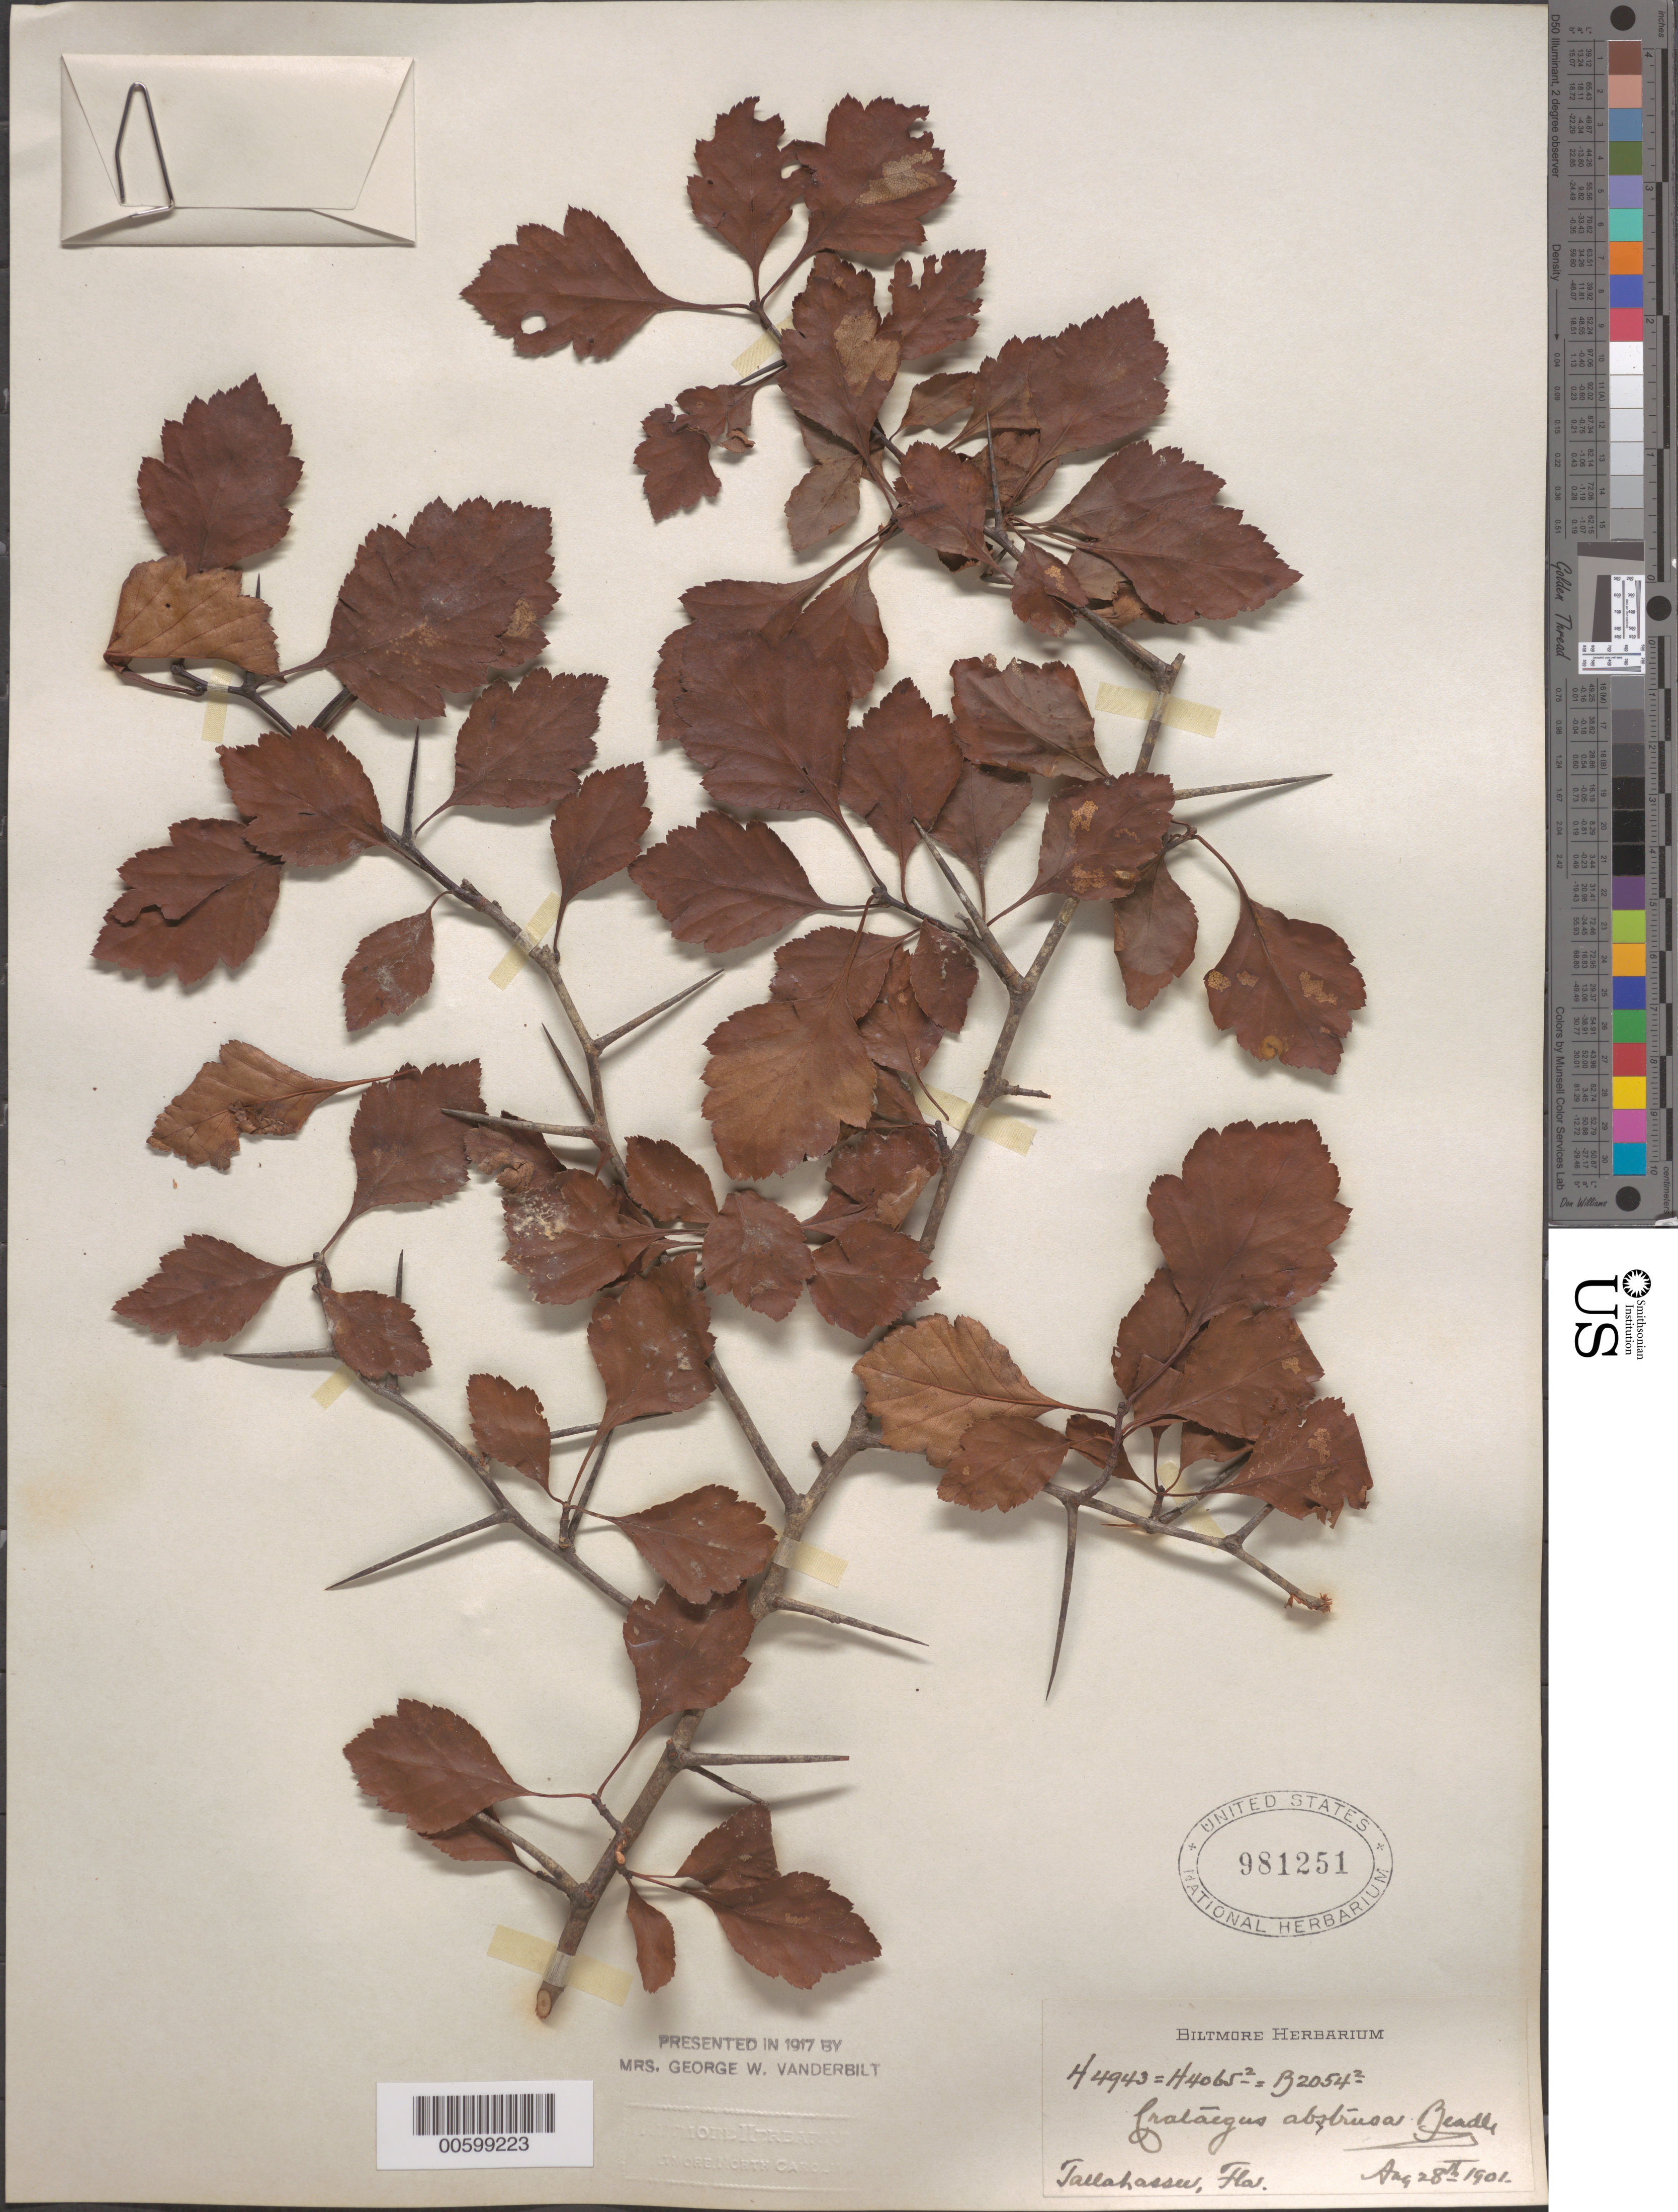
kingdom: Plantae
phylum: Tracheophyta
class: Magnoliopsida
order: Rosales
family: Rosaceae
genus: Crataegus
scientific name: Crataegus pulcherrima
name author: Ashe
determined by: Phipps, James B., (UWO), University of Western Ontario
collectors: ex herb. Biltmore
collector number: H4943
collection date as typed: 28 Aug 1901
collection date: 1901-08-28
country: United States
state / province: Florida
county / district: Leon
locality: Tallahassee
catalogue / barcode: US 981251